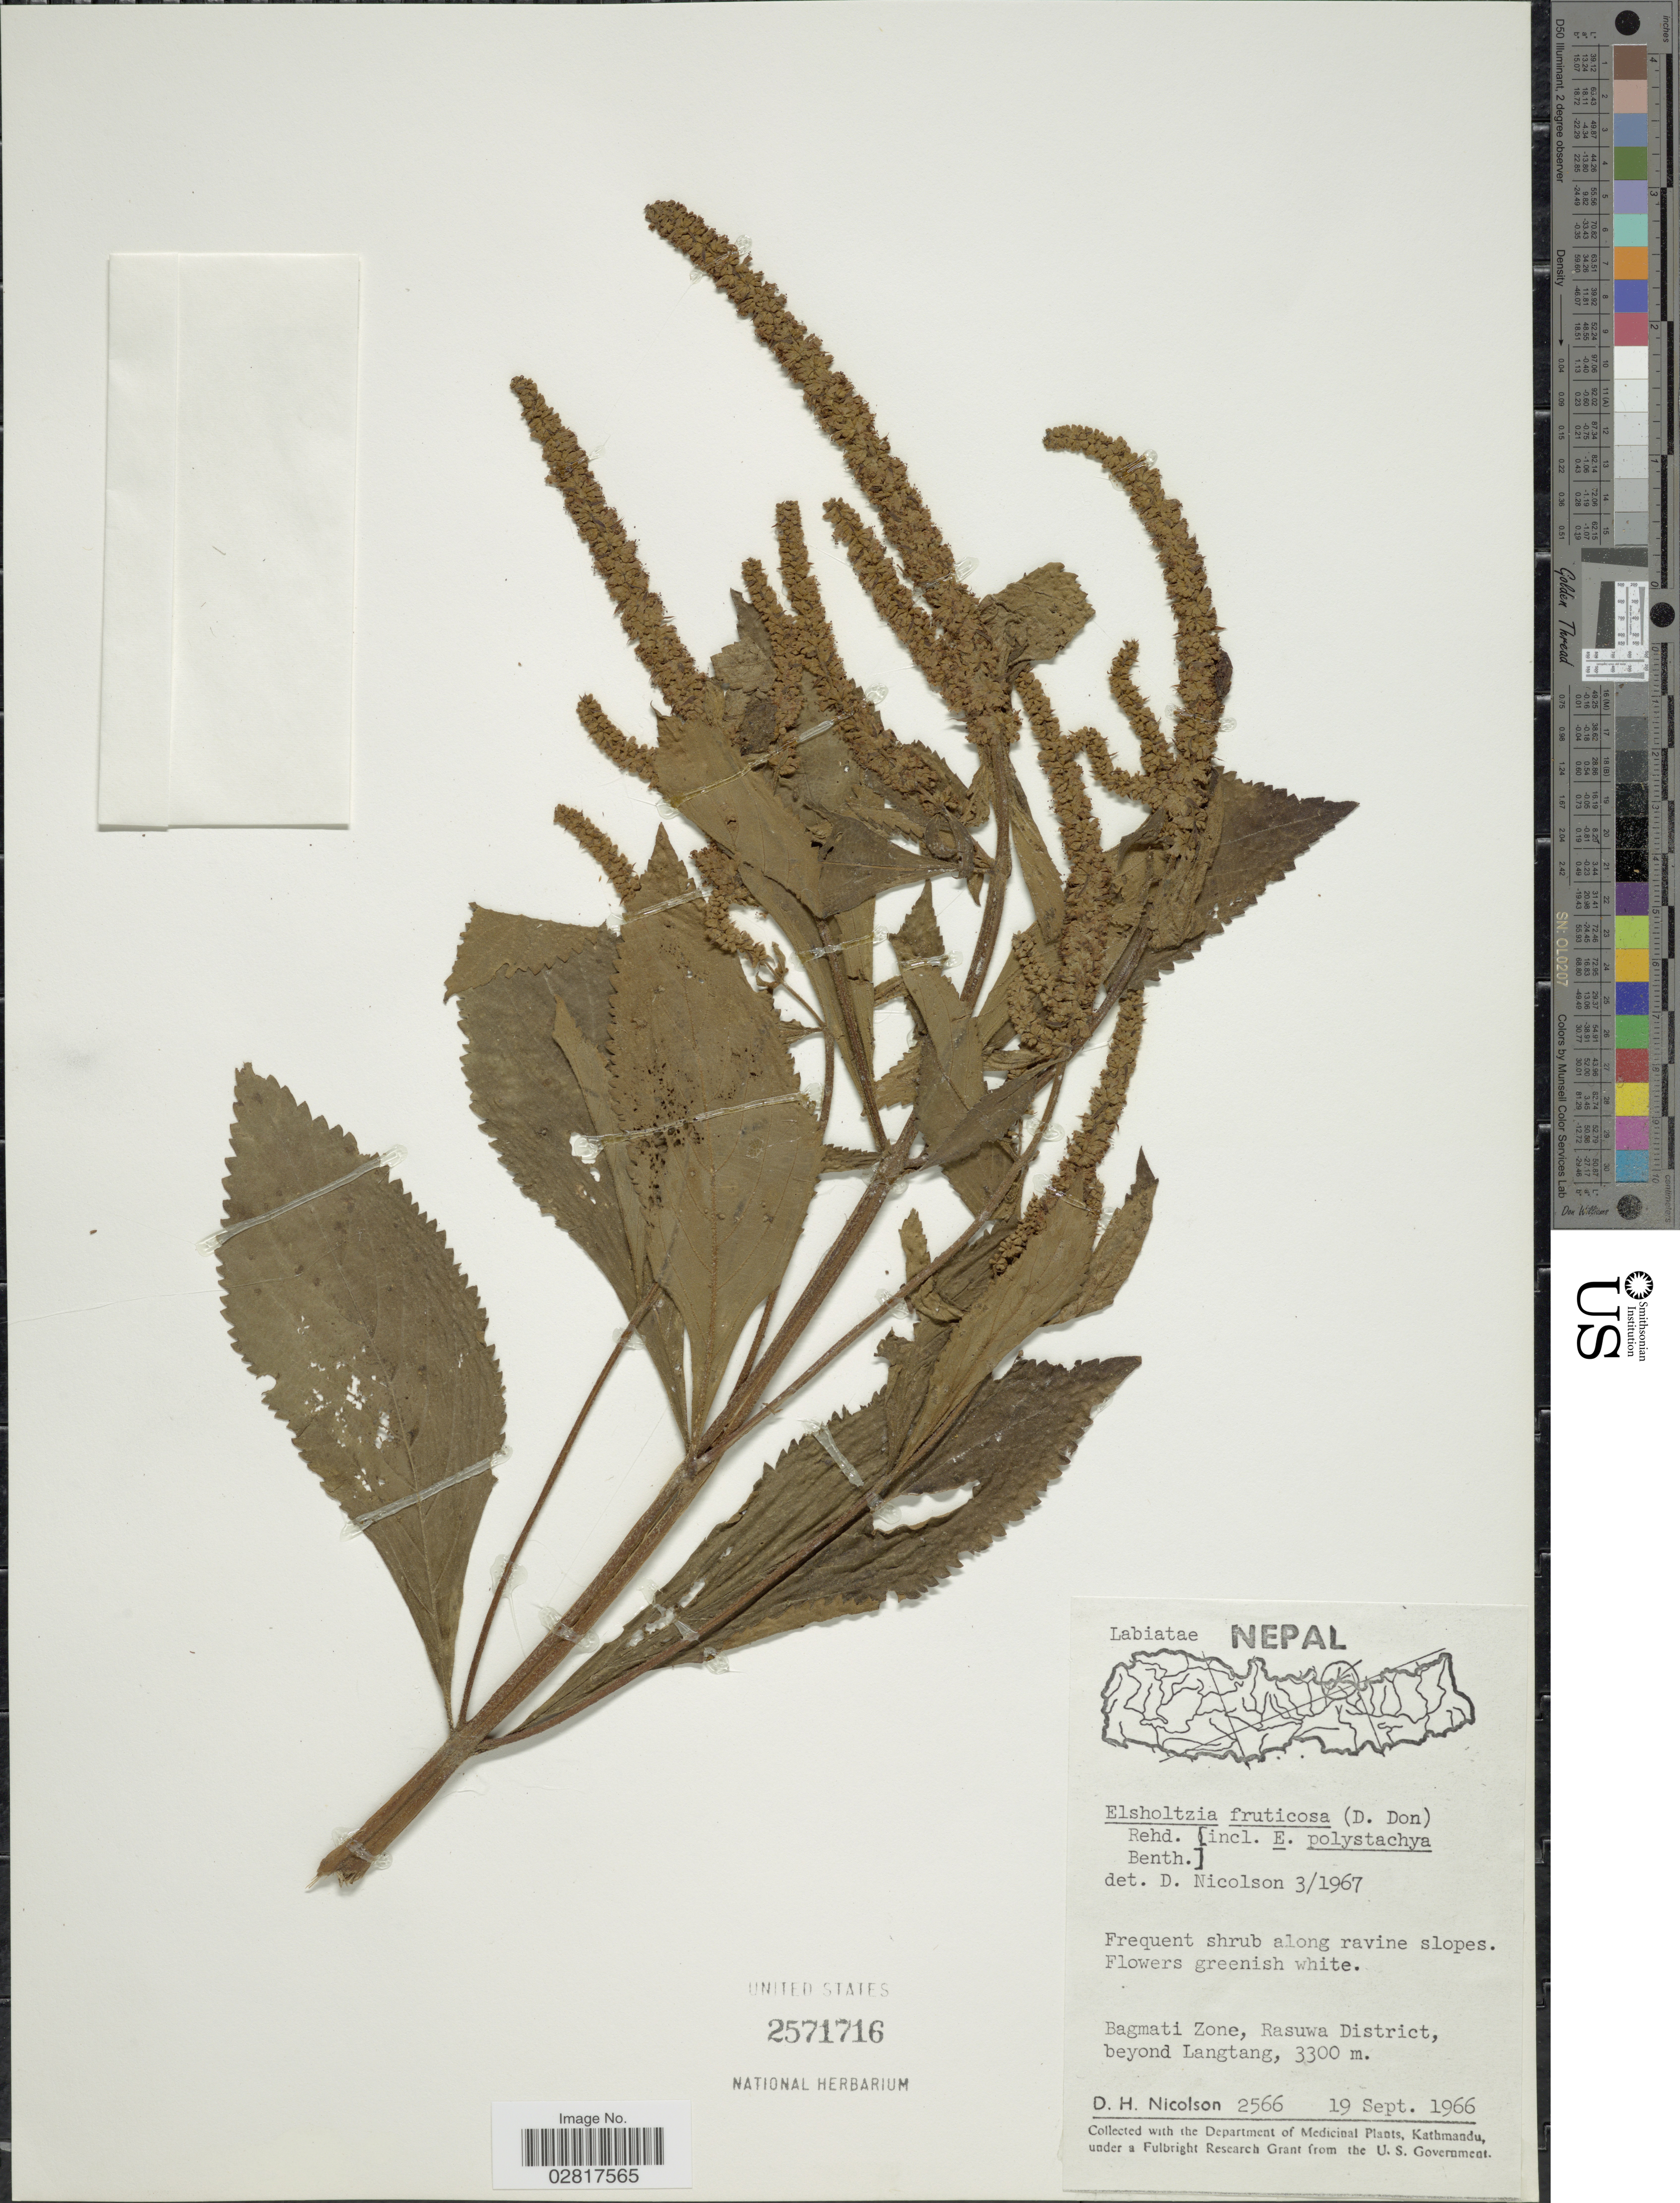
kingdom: Plantae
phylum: Tracheophyta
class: Magnoliopsida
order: Lamiales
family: Lamiaceae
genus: Elsholtzia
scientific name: Elsholtzia fruticosa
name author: (D. Don) Rehder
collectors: D. H. Nicolson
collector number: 2566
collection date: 1966-09-19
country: Nepal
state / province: Bagmati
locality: Bagmati Zone, Rasuwa District, beyond Langtang.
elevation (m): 3300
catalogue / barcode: US 2571716